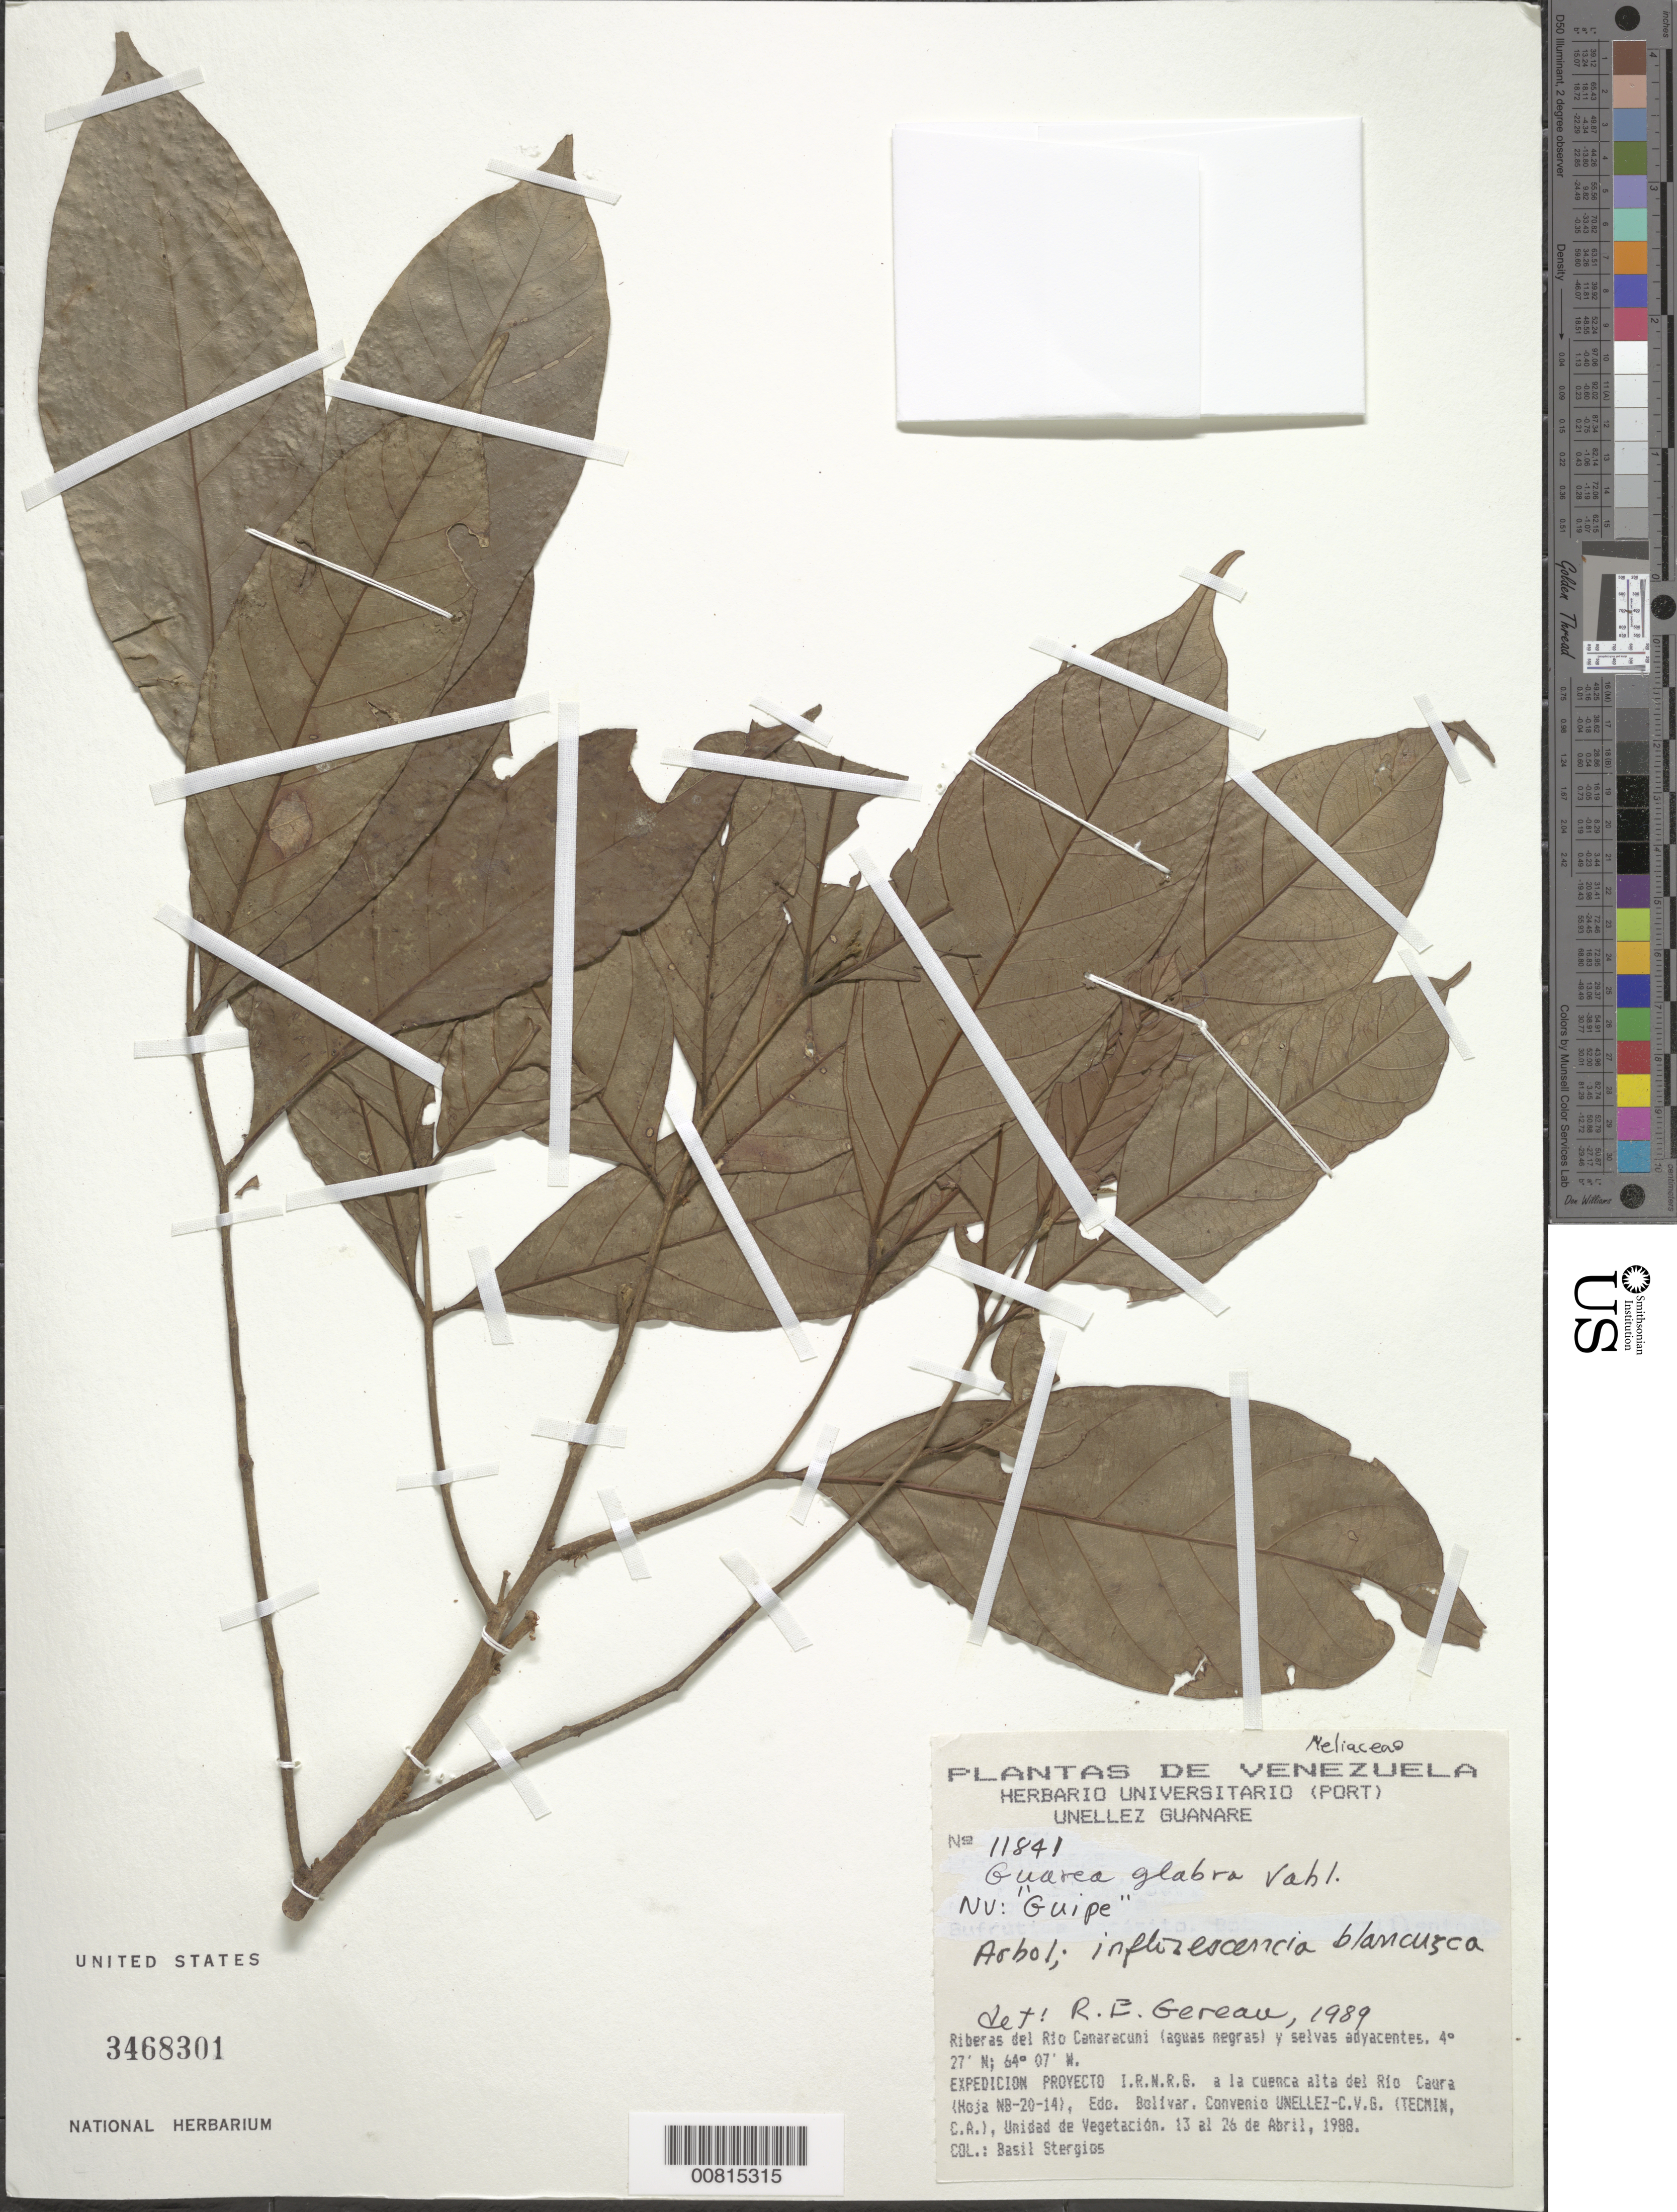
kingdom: Plantae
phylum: Tracheophyta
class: Magnoliopsida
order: Sapindales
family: Meliaceae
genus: Guarea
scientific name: Guarea glabra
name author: Vahl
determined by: Gereau, R. E.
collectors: B. G. Stergios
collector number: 11841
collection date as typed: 13-Apr-89 to 26-Apr-88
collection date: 1988-04-26/1989-04-13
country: Venezuela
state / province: Bolívar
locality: Río Canarcuni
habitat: Riberas del río (aguas negra) y selvas adyacentes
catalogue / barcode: US 3468301